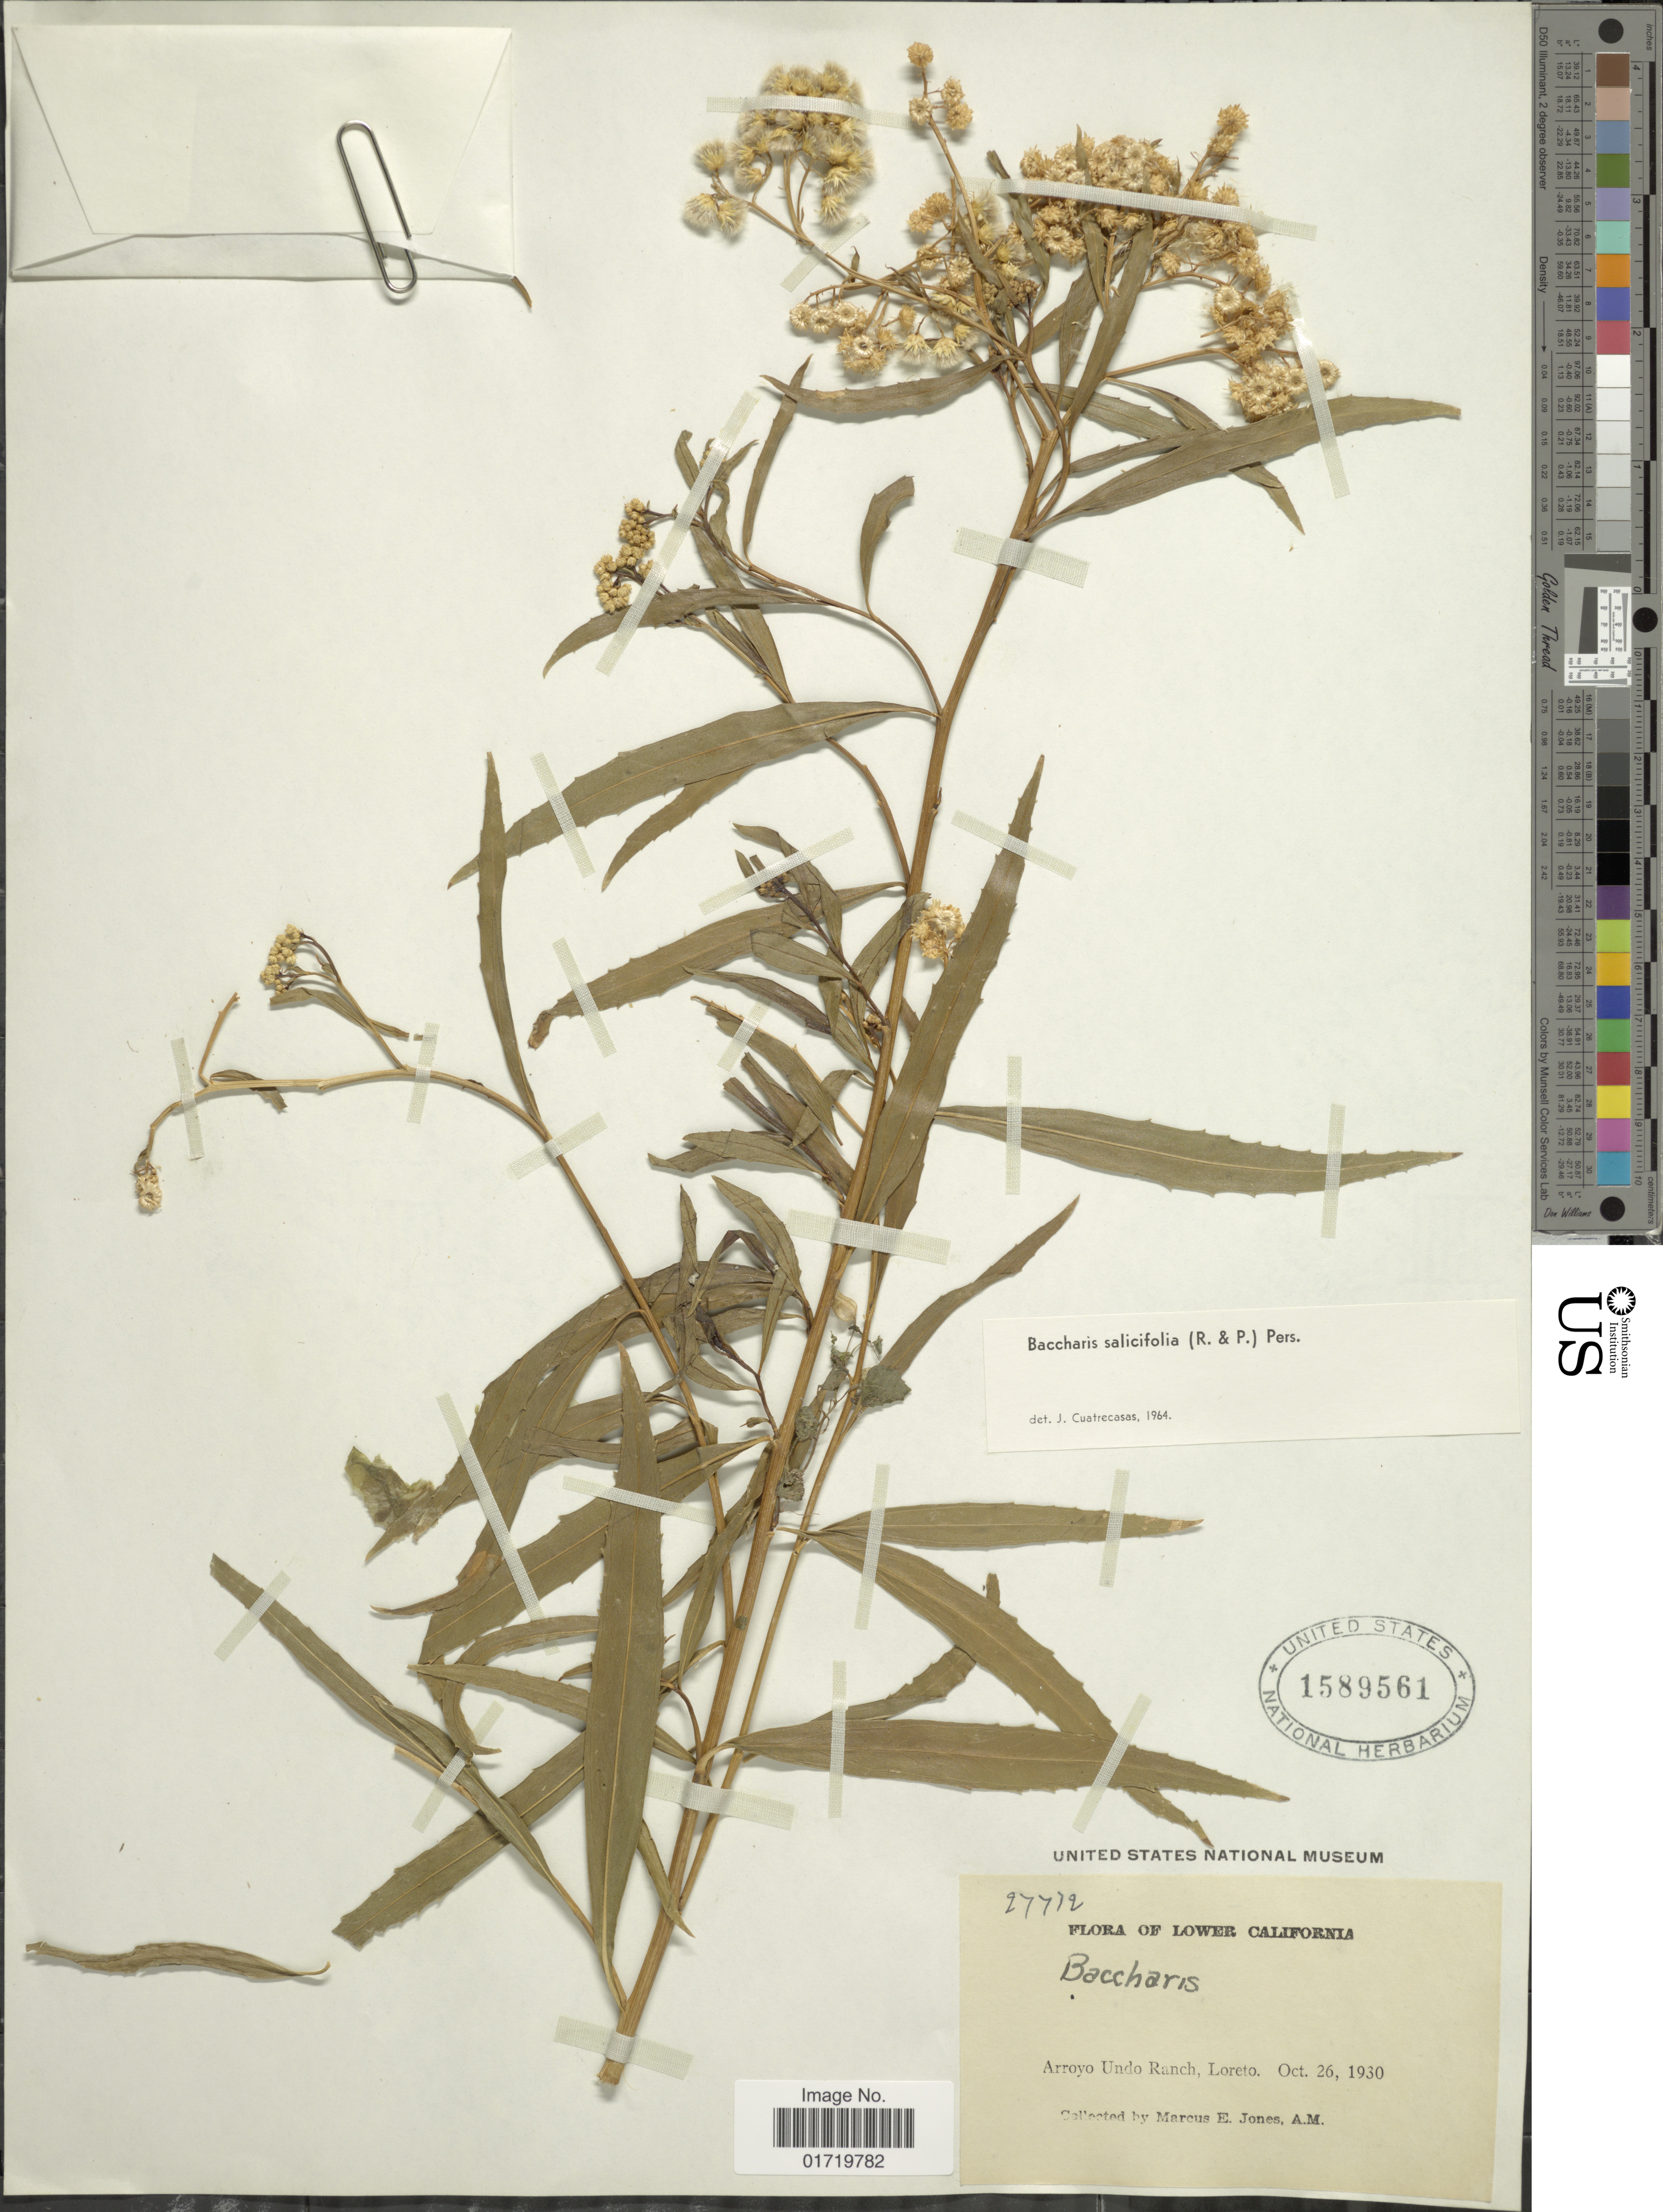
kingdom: Plantae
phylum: Tracheophyta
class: Magnoliopsida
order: Asterales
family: Asteraceae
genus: Baccharis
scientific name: Baccharis salicifolia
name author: (Ruiz & Pav.) Pers.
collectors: M. E. Jones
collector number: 27772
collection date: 1930-10-26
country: Mexico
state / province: Baja California Sur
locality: Lower California, Arroyo Undo Ranch, Loreto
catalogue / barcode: US 26101930